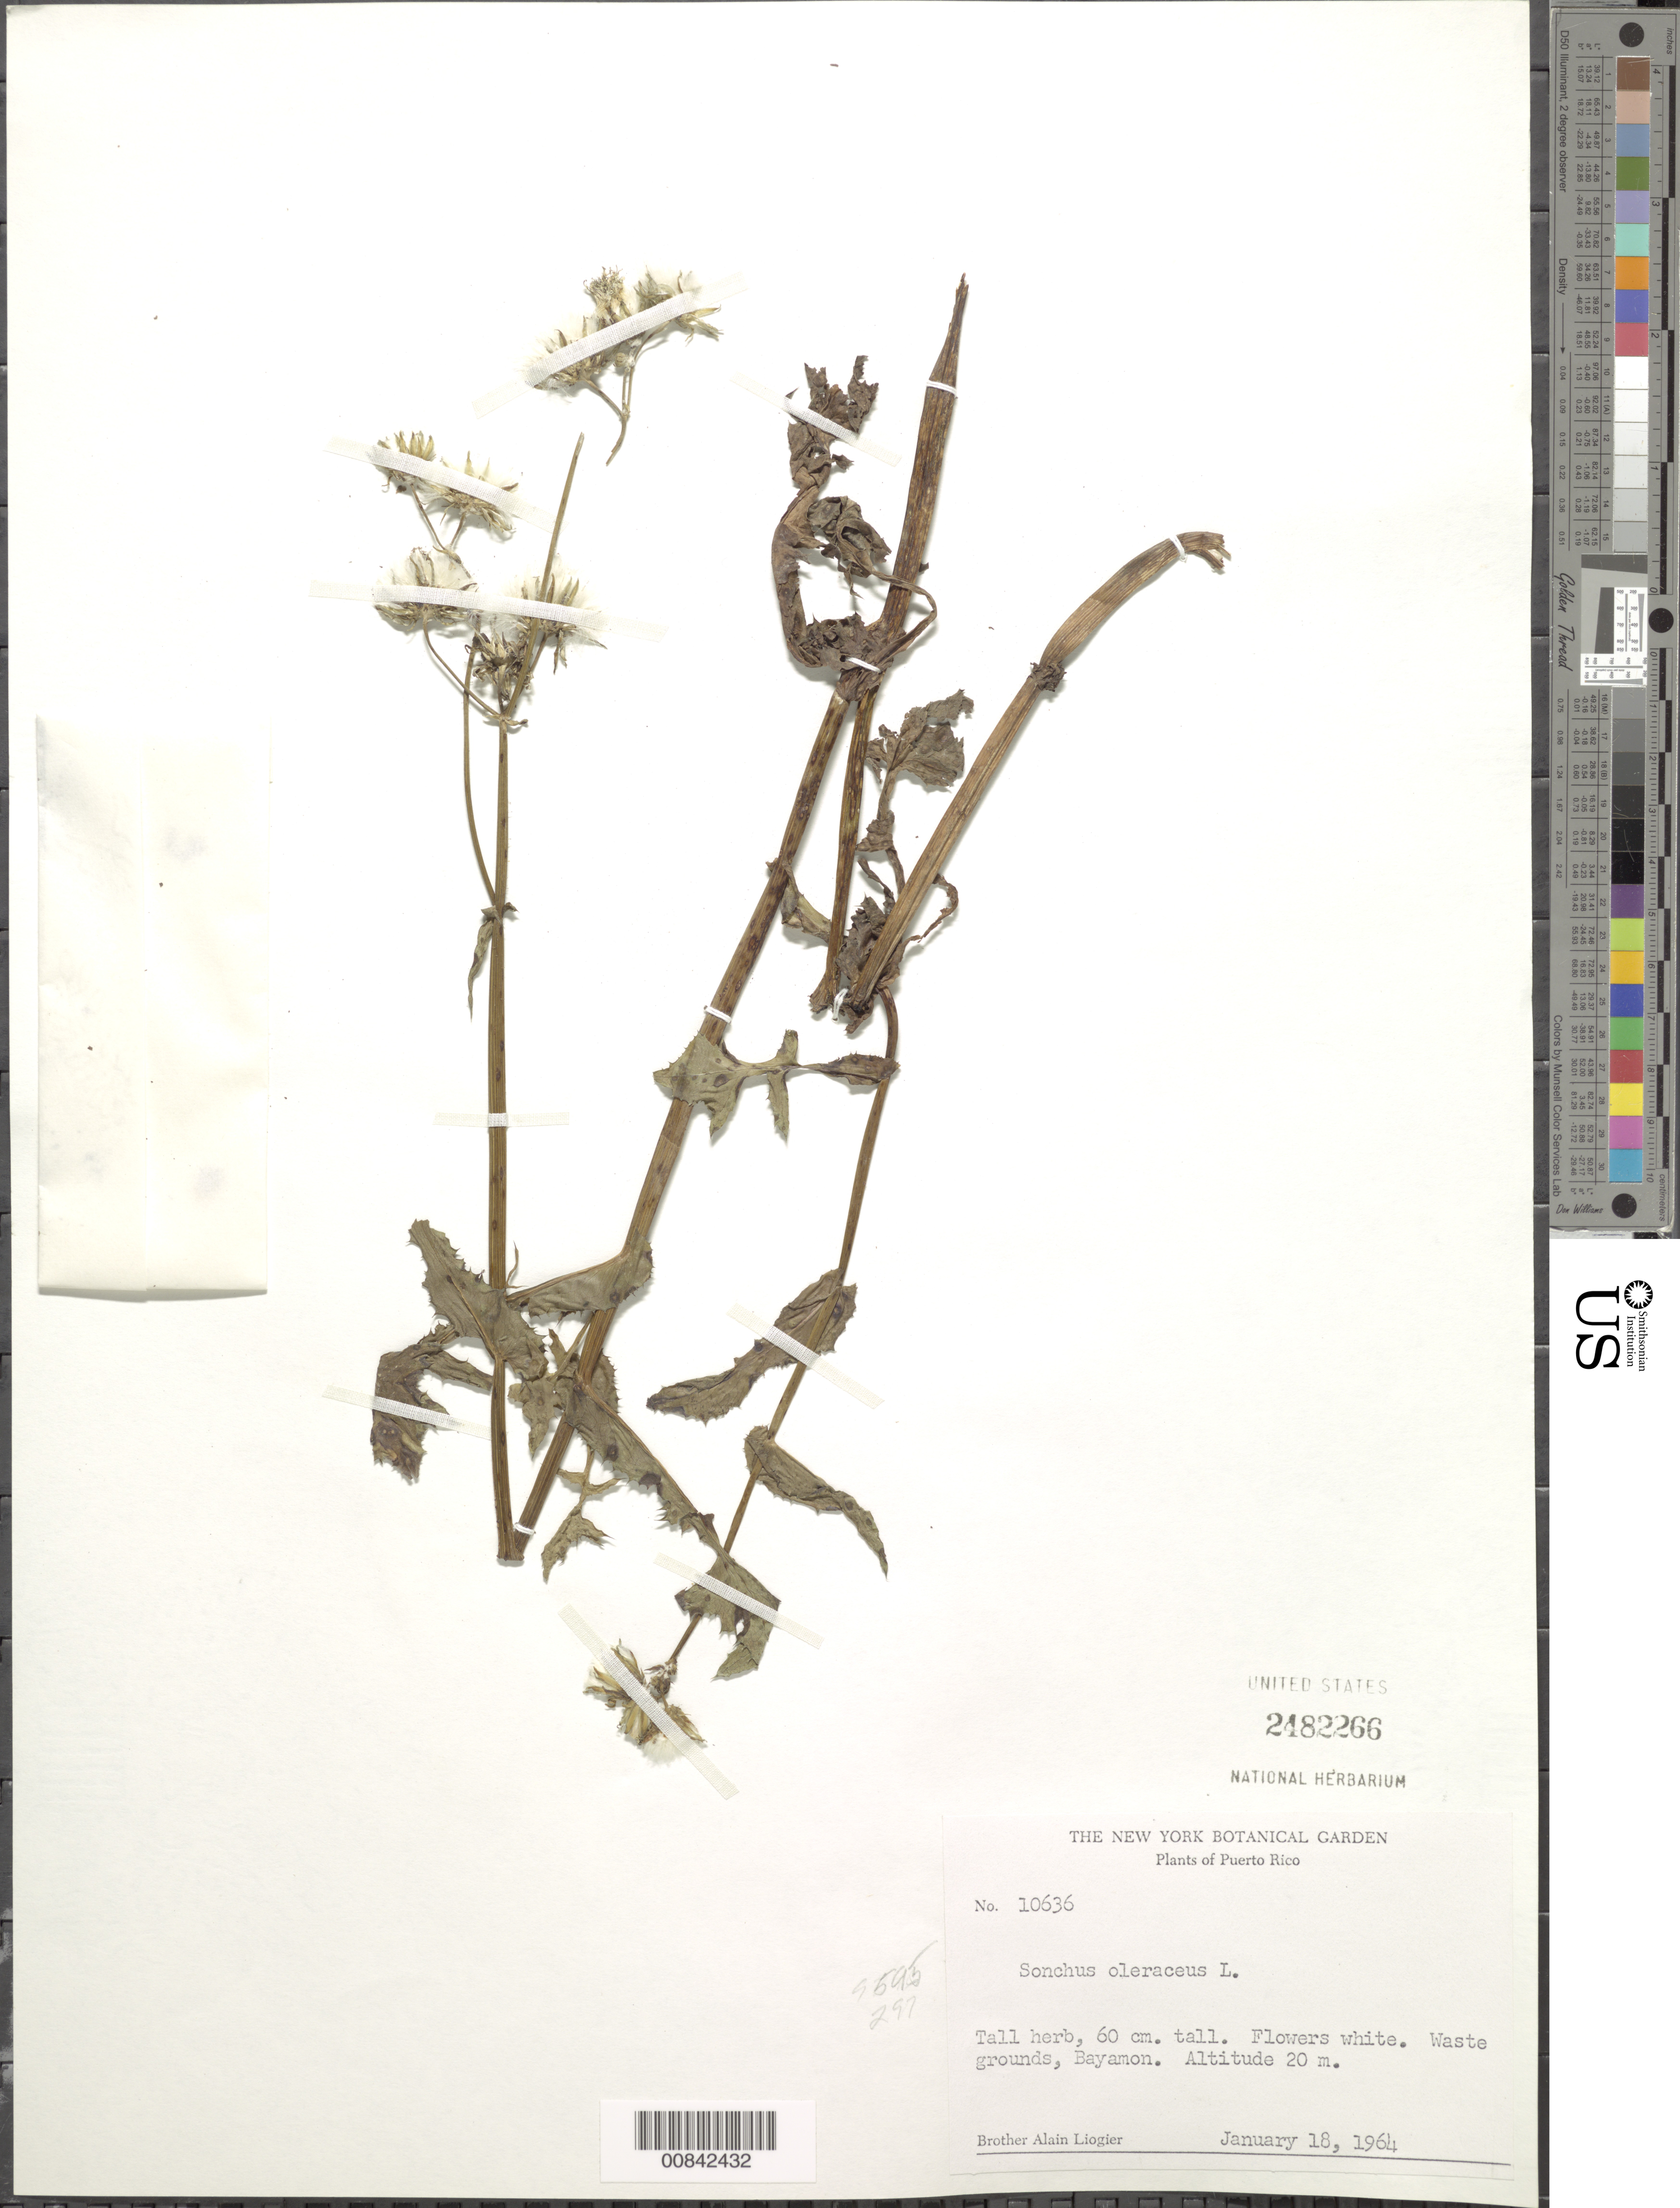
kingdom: Plantae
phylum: Tracheophyta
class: Magnoliopsida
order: Asterales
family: Asteraceae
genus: Sonchus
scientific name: Sonchus oleraceus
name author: L.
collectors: A. H. Liogier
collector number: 10636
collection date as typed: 18 Jan 1964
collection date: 1964-01-18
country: Puerto Rico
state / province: Bayamón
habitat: waste grounds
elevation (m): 20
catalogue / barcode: US 2482266